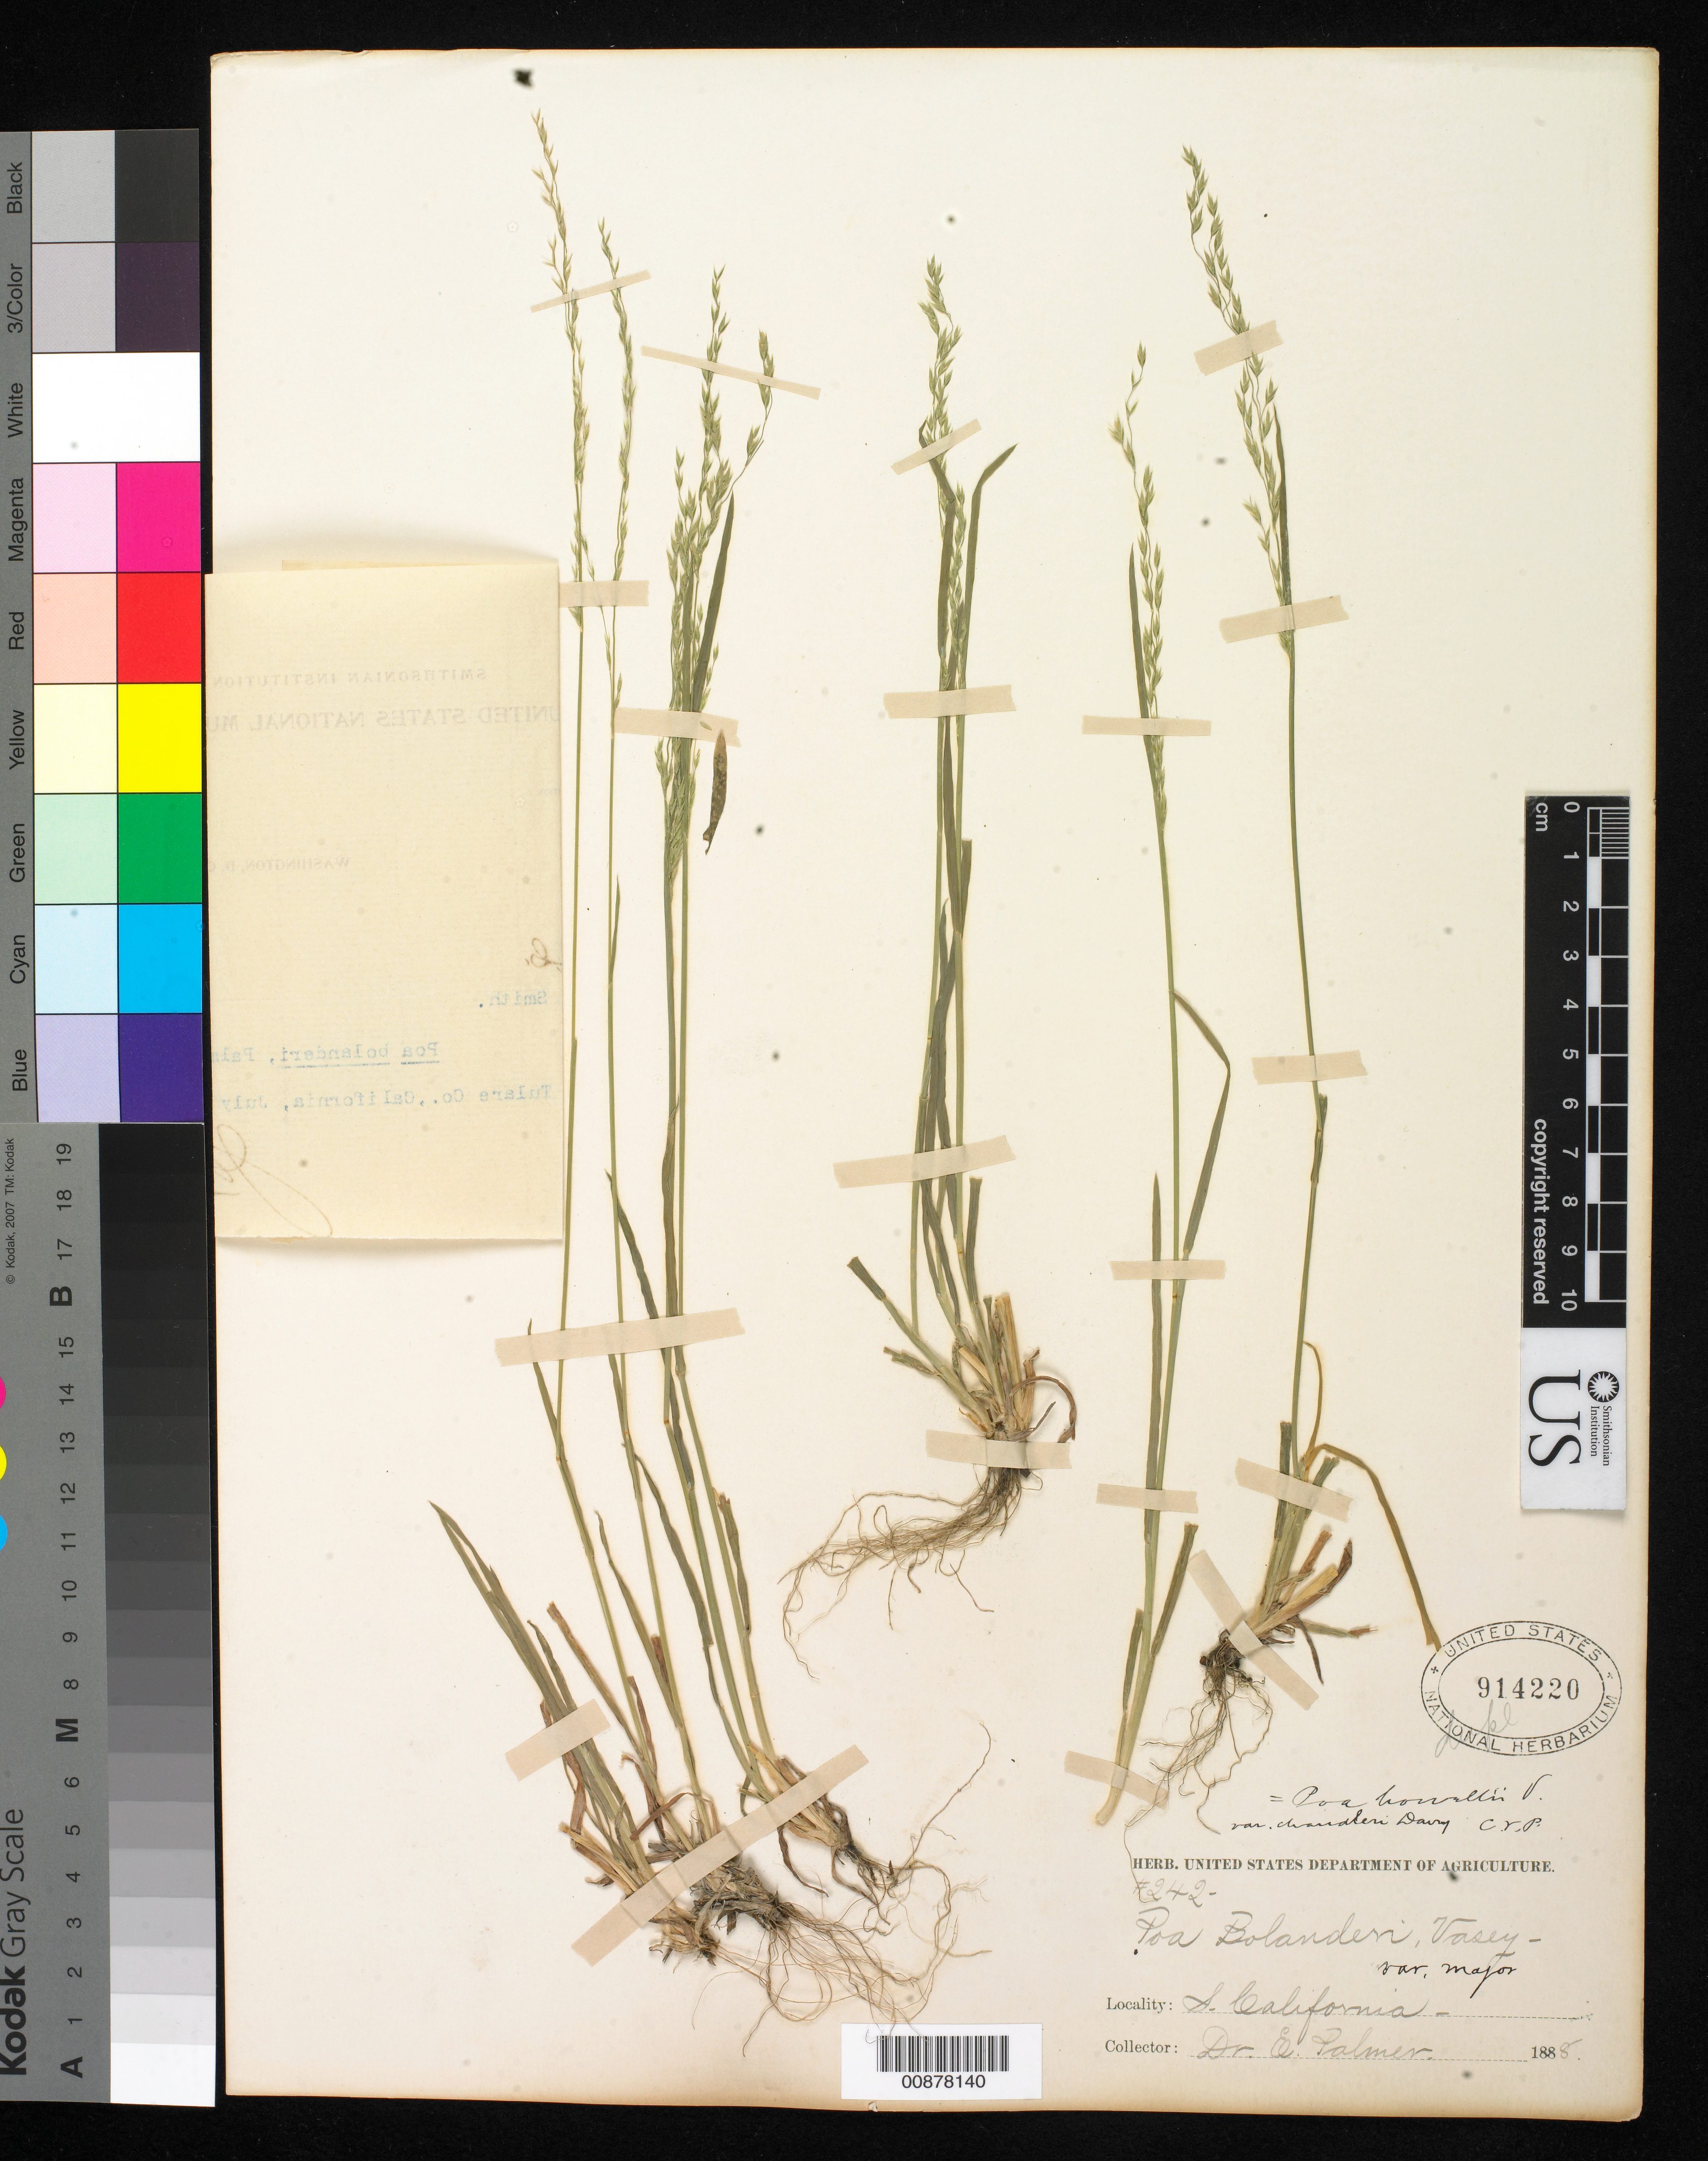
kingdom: Plantae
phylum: Tracheophyta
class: Liliopsida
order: Poales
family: Poaceae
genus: Poa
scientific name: Poa bolanderi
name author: Vasey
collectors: E. Palmer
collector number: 242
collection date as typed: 07 Jul 1888 to 14 Jul 1888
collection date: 1888-07-07/1888-07-14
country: United States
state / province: California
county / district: Tulare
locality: Long Meadow, Tulare County, California.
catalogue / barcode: US 914220